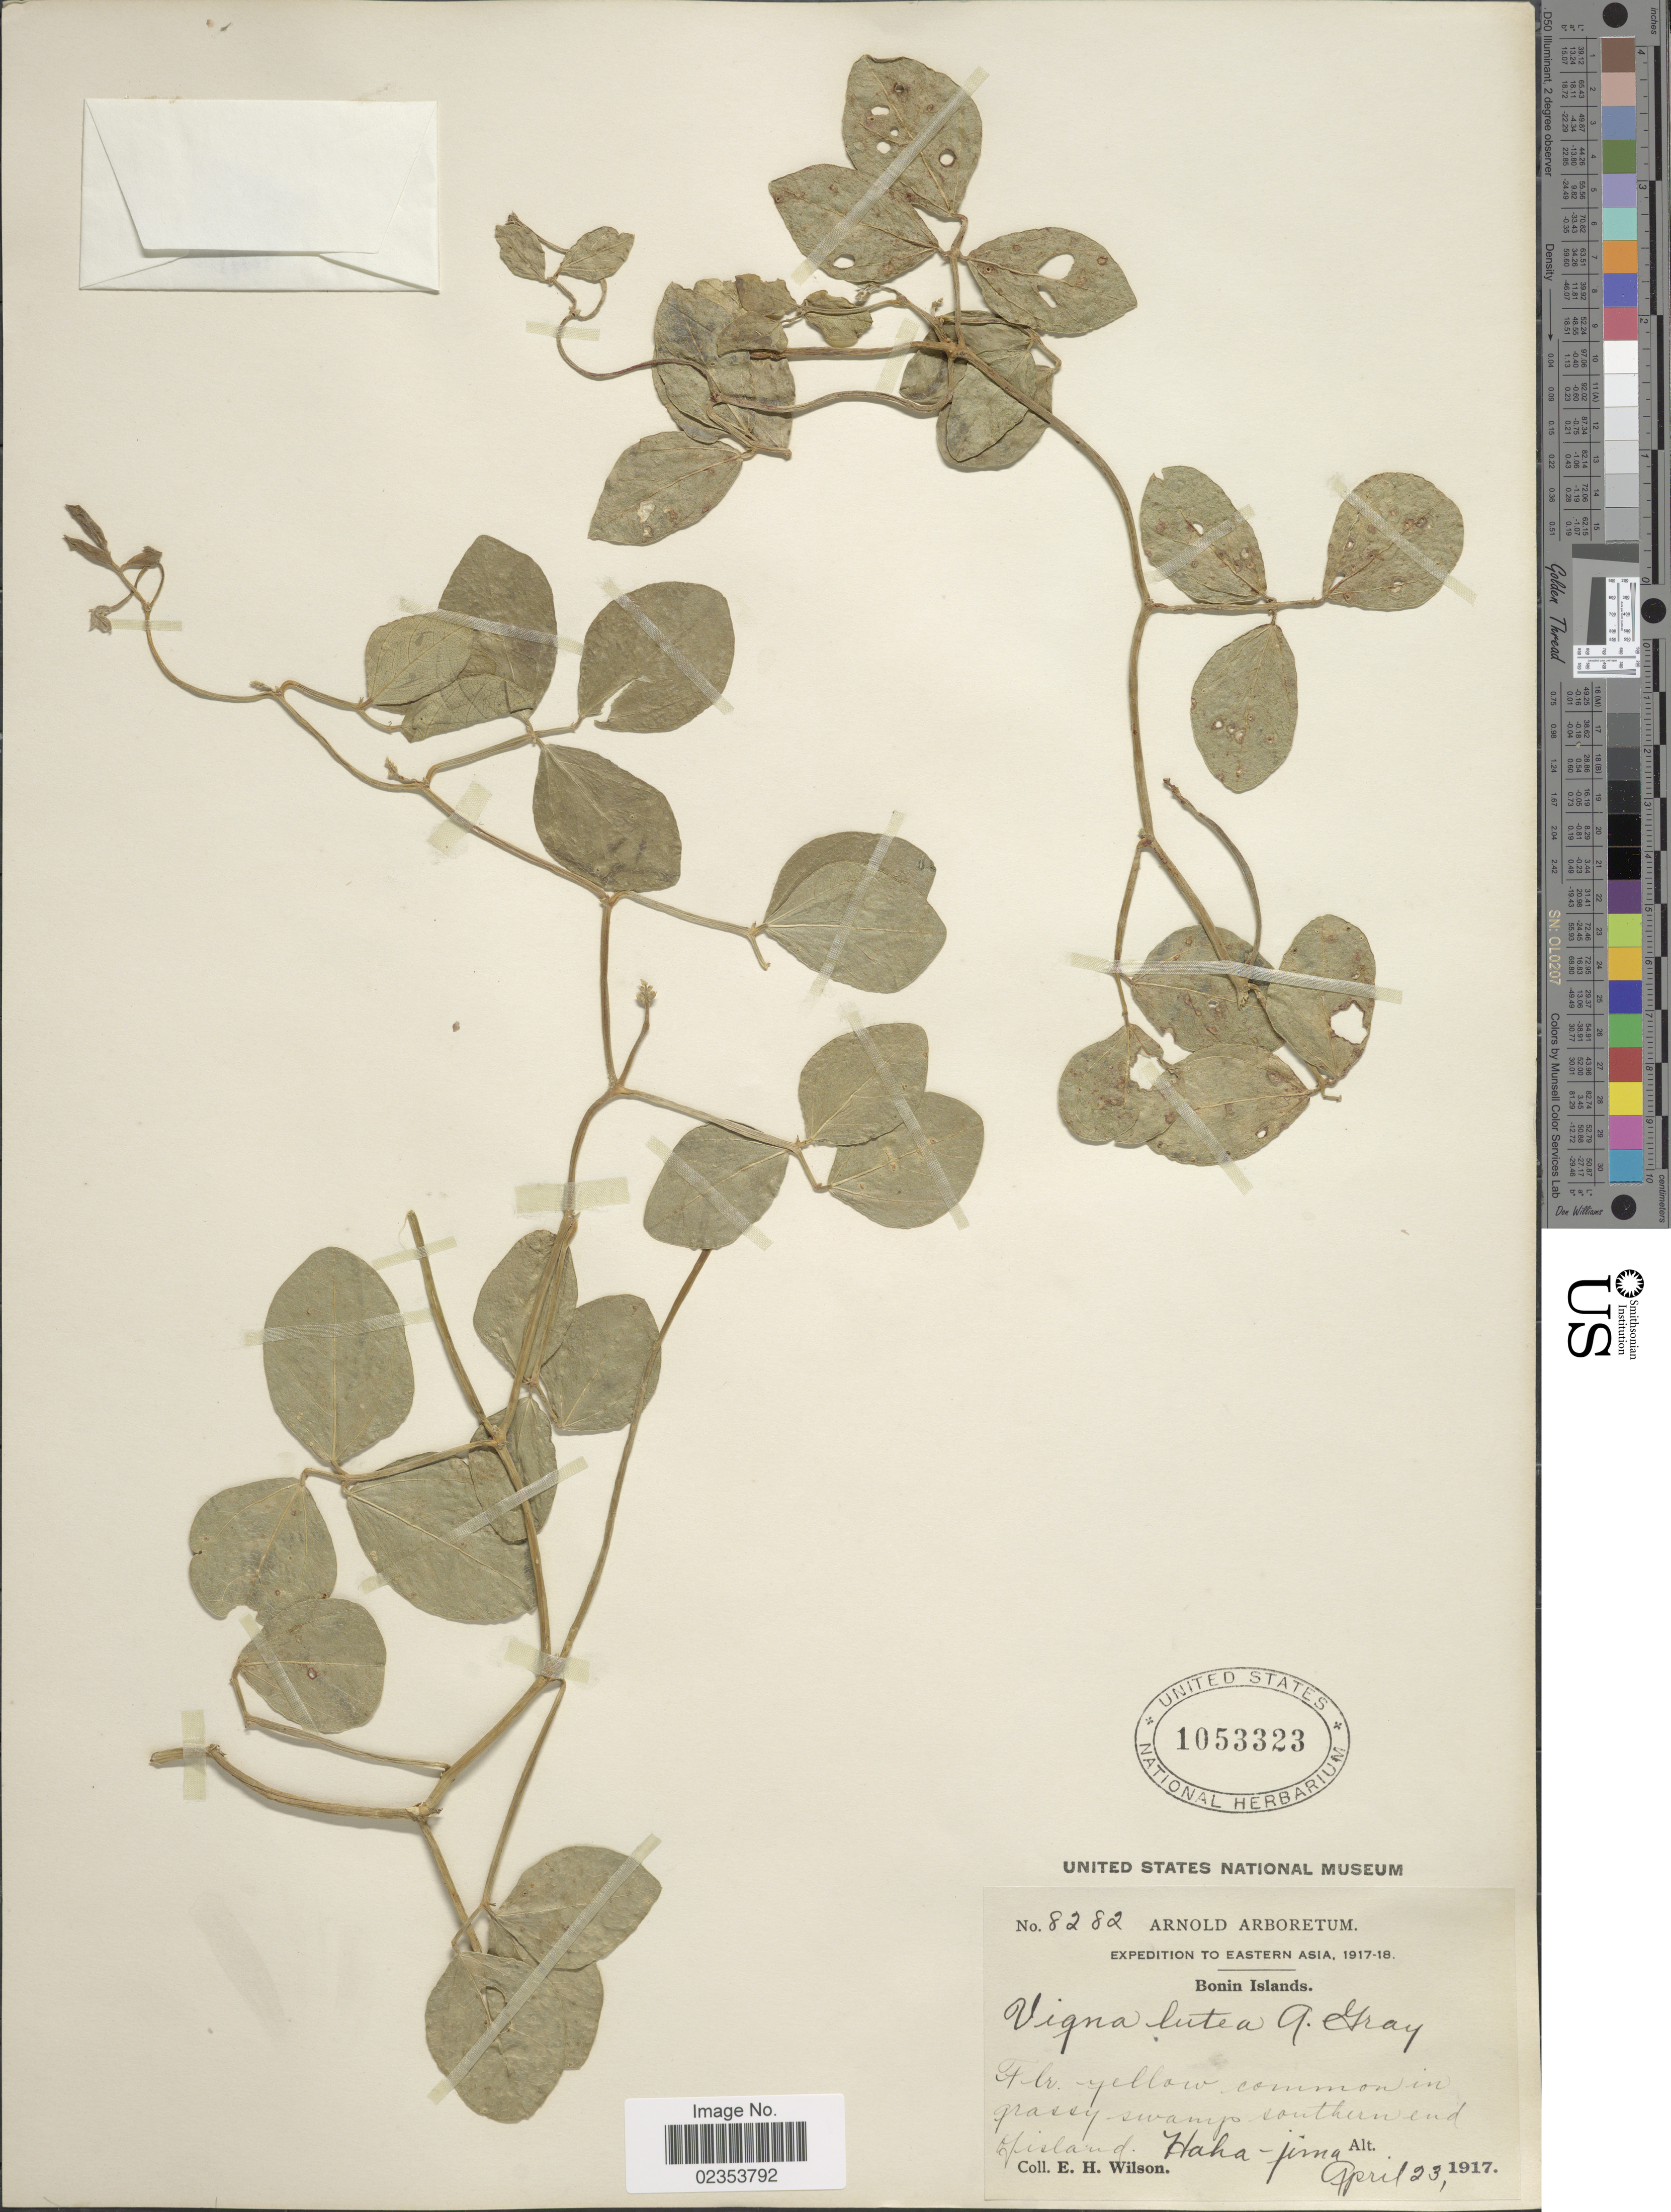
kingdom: Plantae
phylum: Tracheophyta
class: Magnoliopsida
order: Fabales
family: Fabaceae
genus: Vigna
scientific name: Vigna marina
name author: (Burm.) Merr.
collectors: E. Wilson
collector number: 8282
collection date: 1917-04-23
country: Japan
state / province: Tokyo, Federal City of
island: Bonin Islands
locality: Bonin Islands. Grassy swamp southern end of island. Haha-jima.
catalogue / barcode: US 1053323